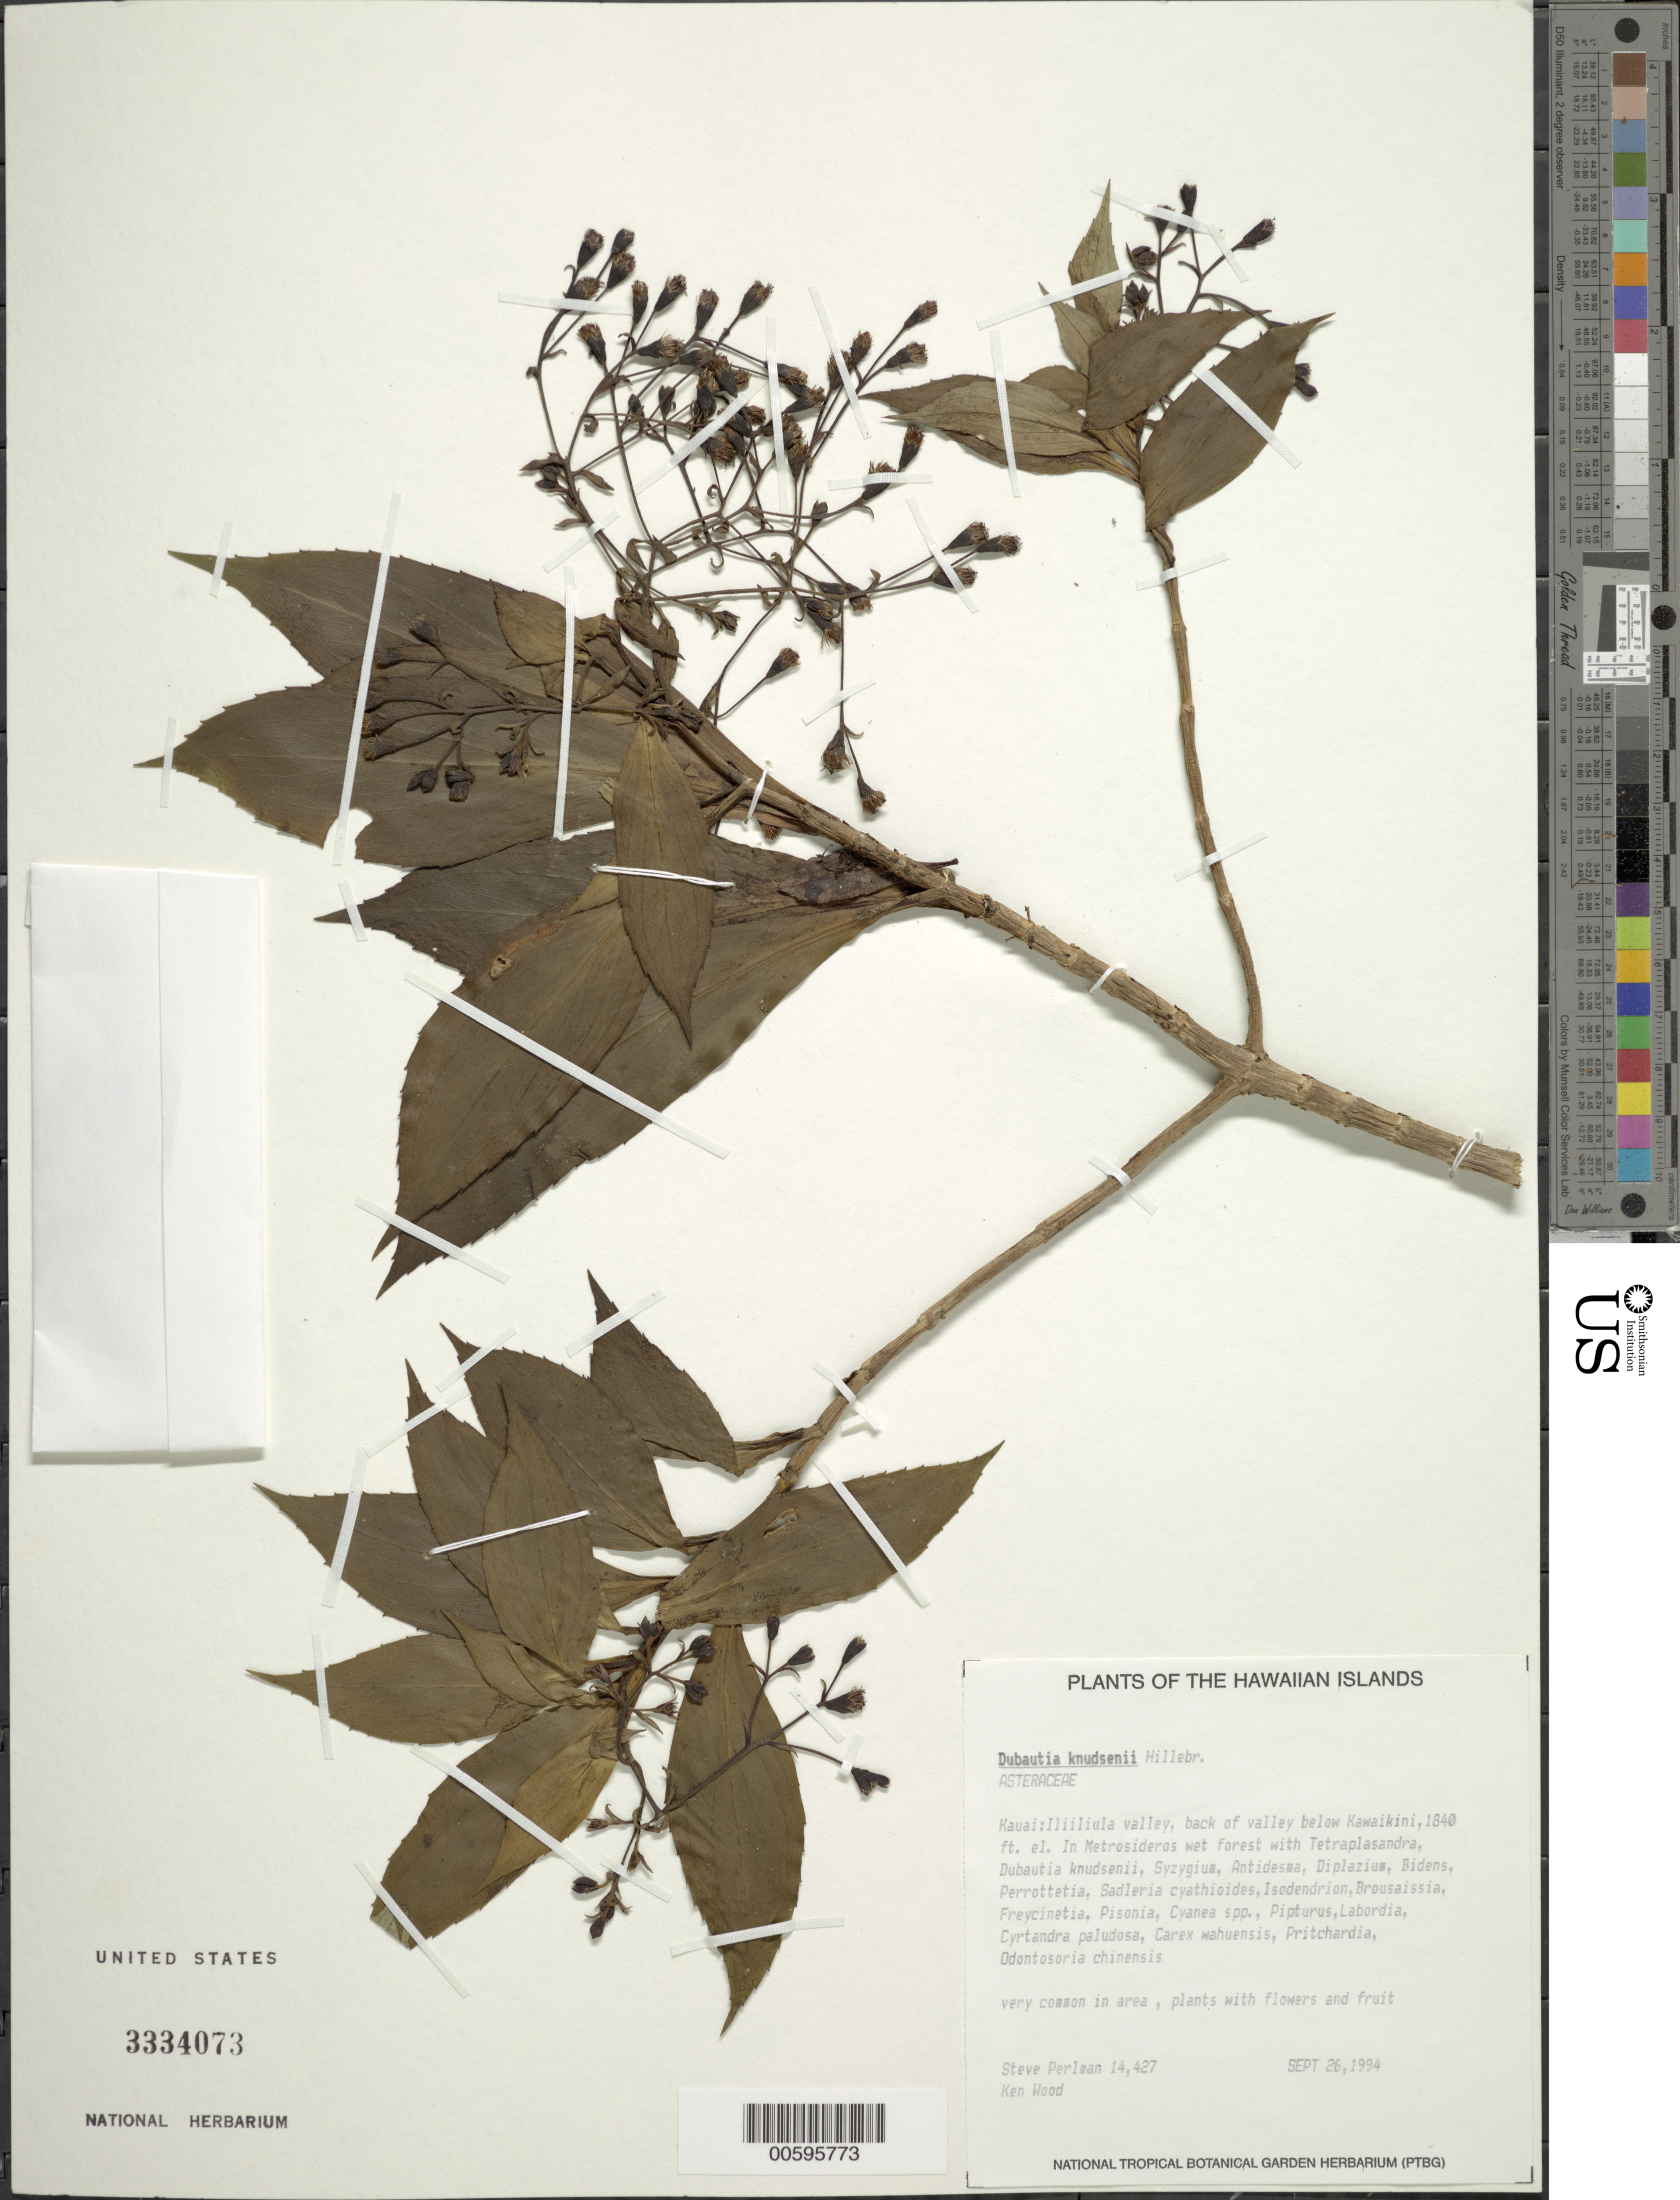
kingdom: Plantae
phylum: Tracheophyta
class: Magnoliopsida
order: Asterales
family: Asteraceae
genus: Dubautia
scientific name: Dubautia knudsenii subsp. filiformis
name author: G.D. Carr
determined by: Carr, G. D.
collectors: S. P. Perlman & K. Wood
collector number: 14427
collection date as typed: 26 Sep 1994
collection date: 1994-09-26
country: United States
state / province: Hawaii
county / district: Kauai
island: Kaua'i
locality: Iliiliula valley, back of valley below Kawaikini.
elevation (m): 561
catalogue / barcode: US 3334073